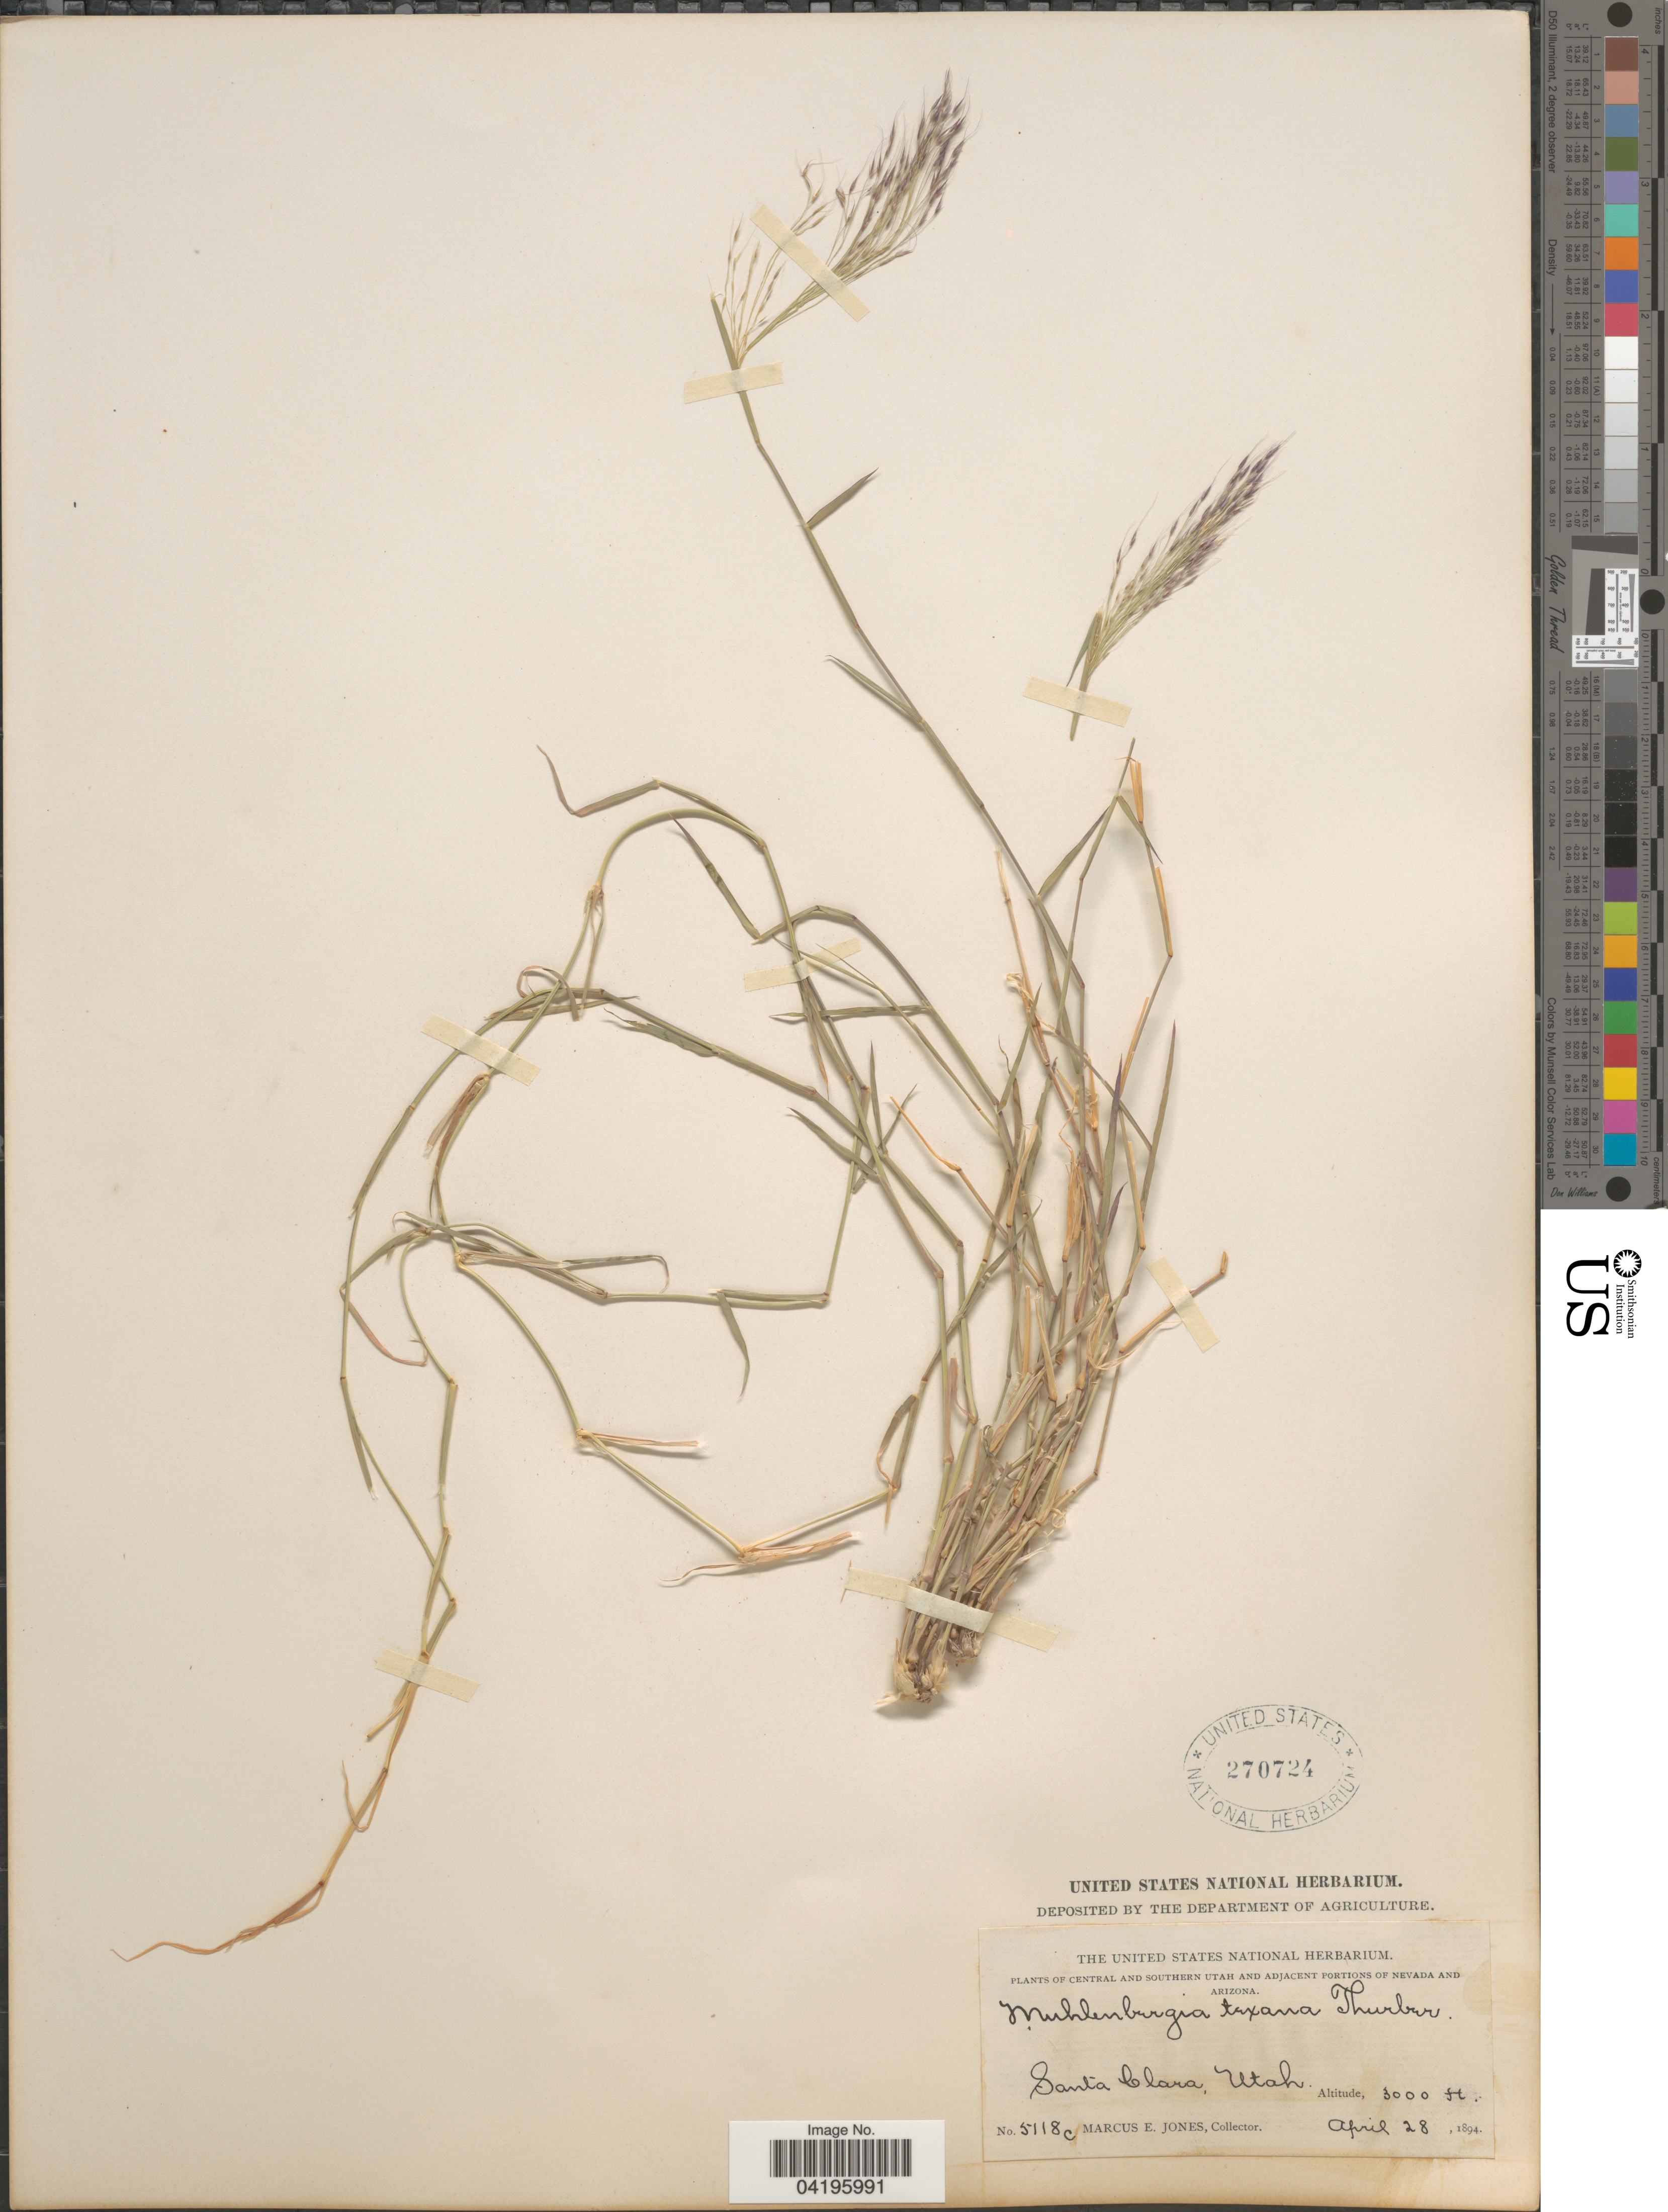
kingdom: Plantae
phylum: Tracheophyta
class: Liliopsida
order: Poales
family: Poaceae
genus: Muhlenbergia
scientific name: Muhlenbergia porteri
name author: Scribn. in W.J. Beal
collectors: M. E. Jones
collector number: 5118c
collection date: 1894-04-28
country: United States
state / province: Utah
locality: Central and Southern Utah. Santa Clara.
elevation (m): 914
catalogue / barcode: US 270724